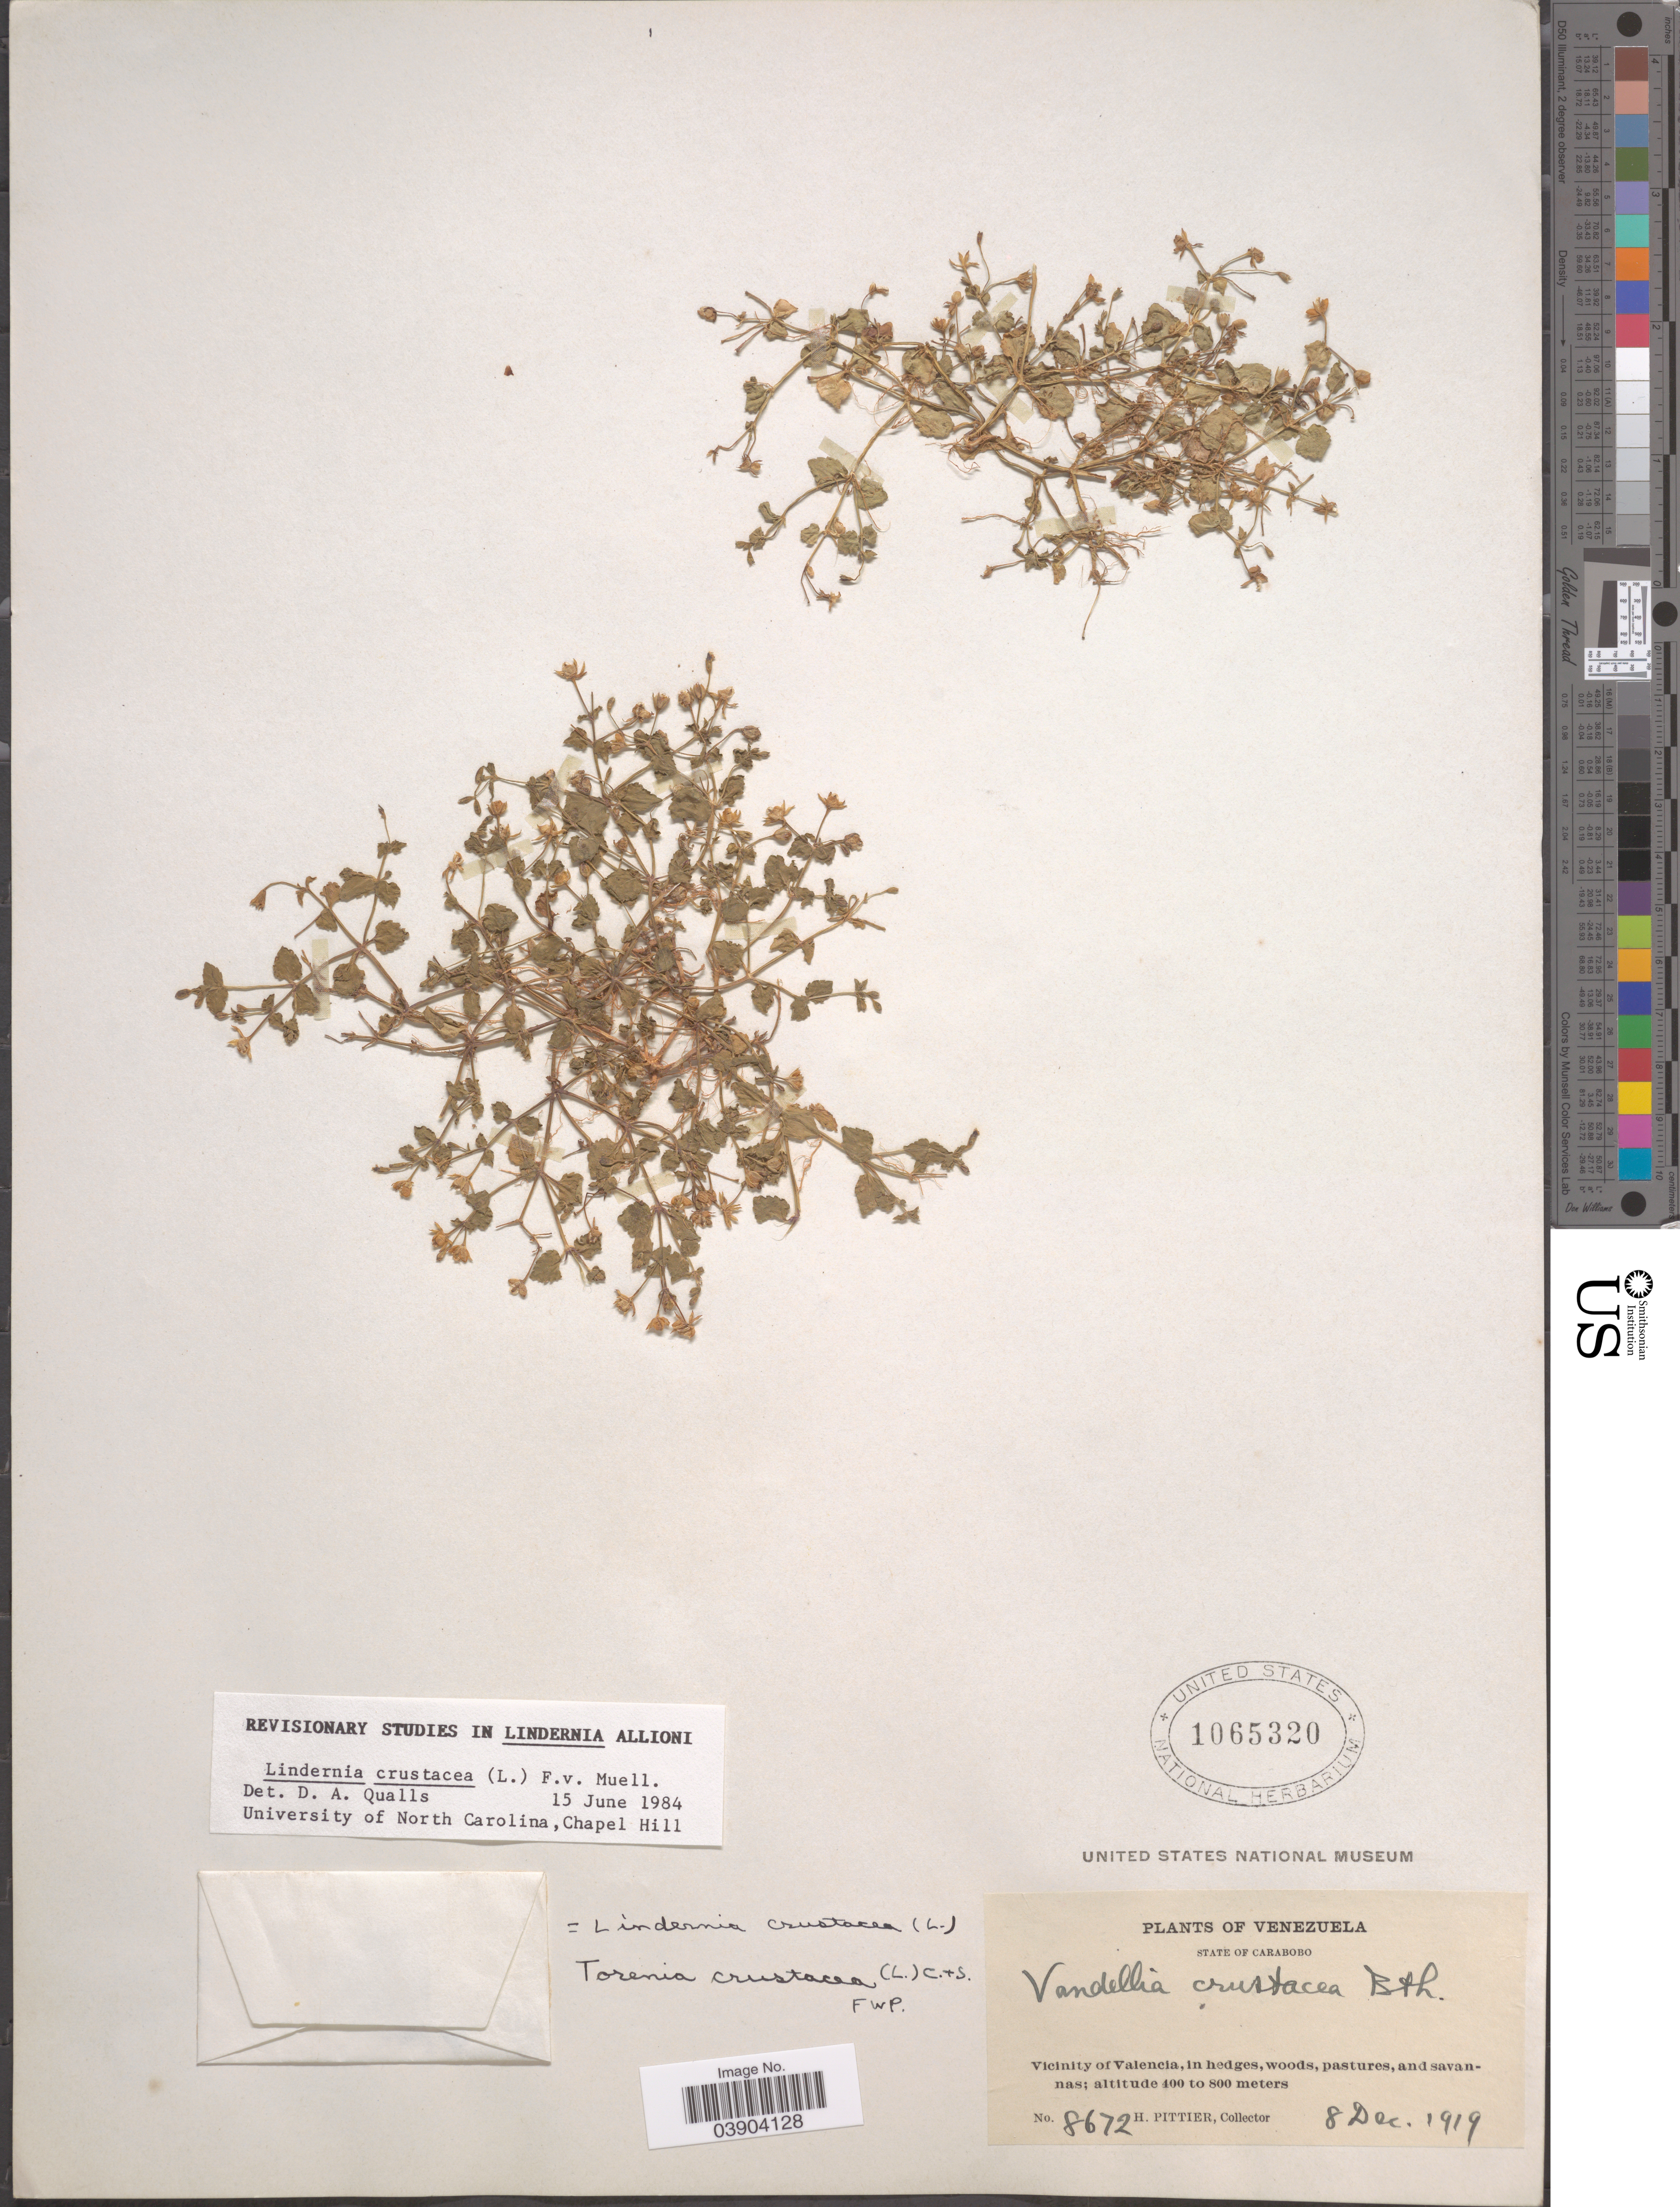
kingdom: Plantae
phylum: Tracheophyta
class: Magnoliopsida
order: Lamiales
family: Linderniaceae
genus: Lindernia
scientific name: Lindernia crustacea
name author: (L.) F. Muell.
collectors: H. F. Pittier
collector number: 8672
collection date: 1919-12-08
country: Venezuela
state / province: Carabobo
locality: Vicinity of Valencia.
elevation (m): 400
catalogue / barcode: US 1065320